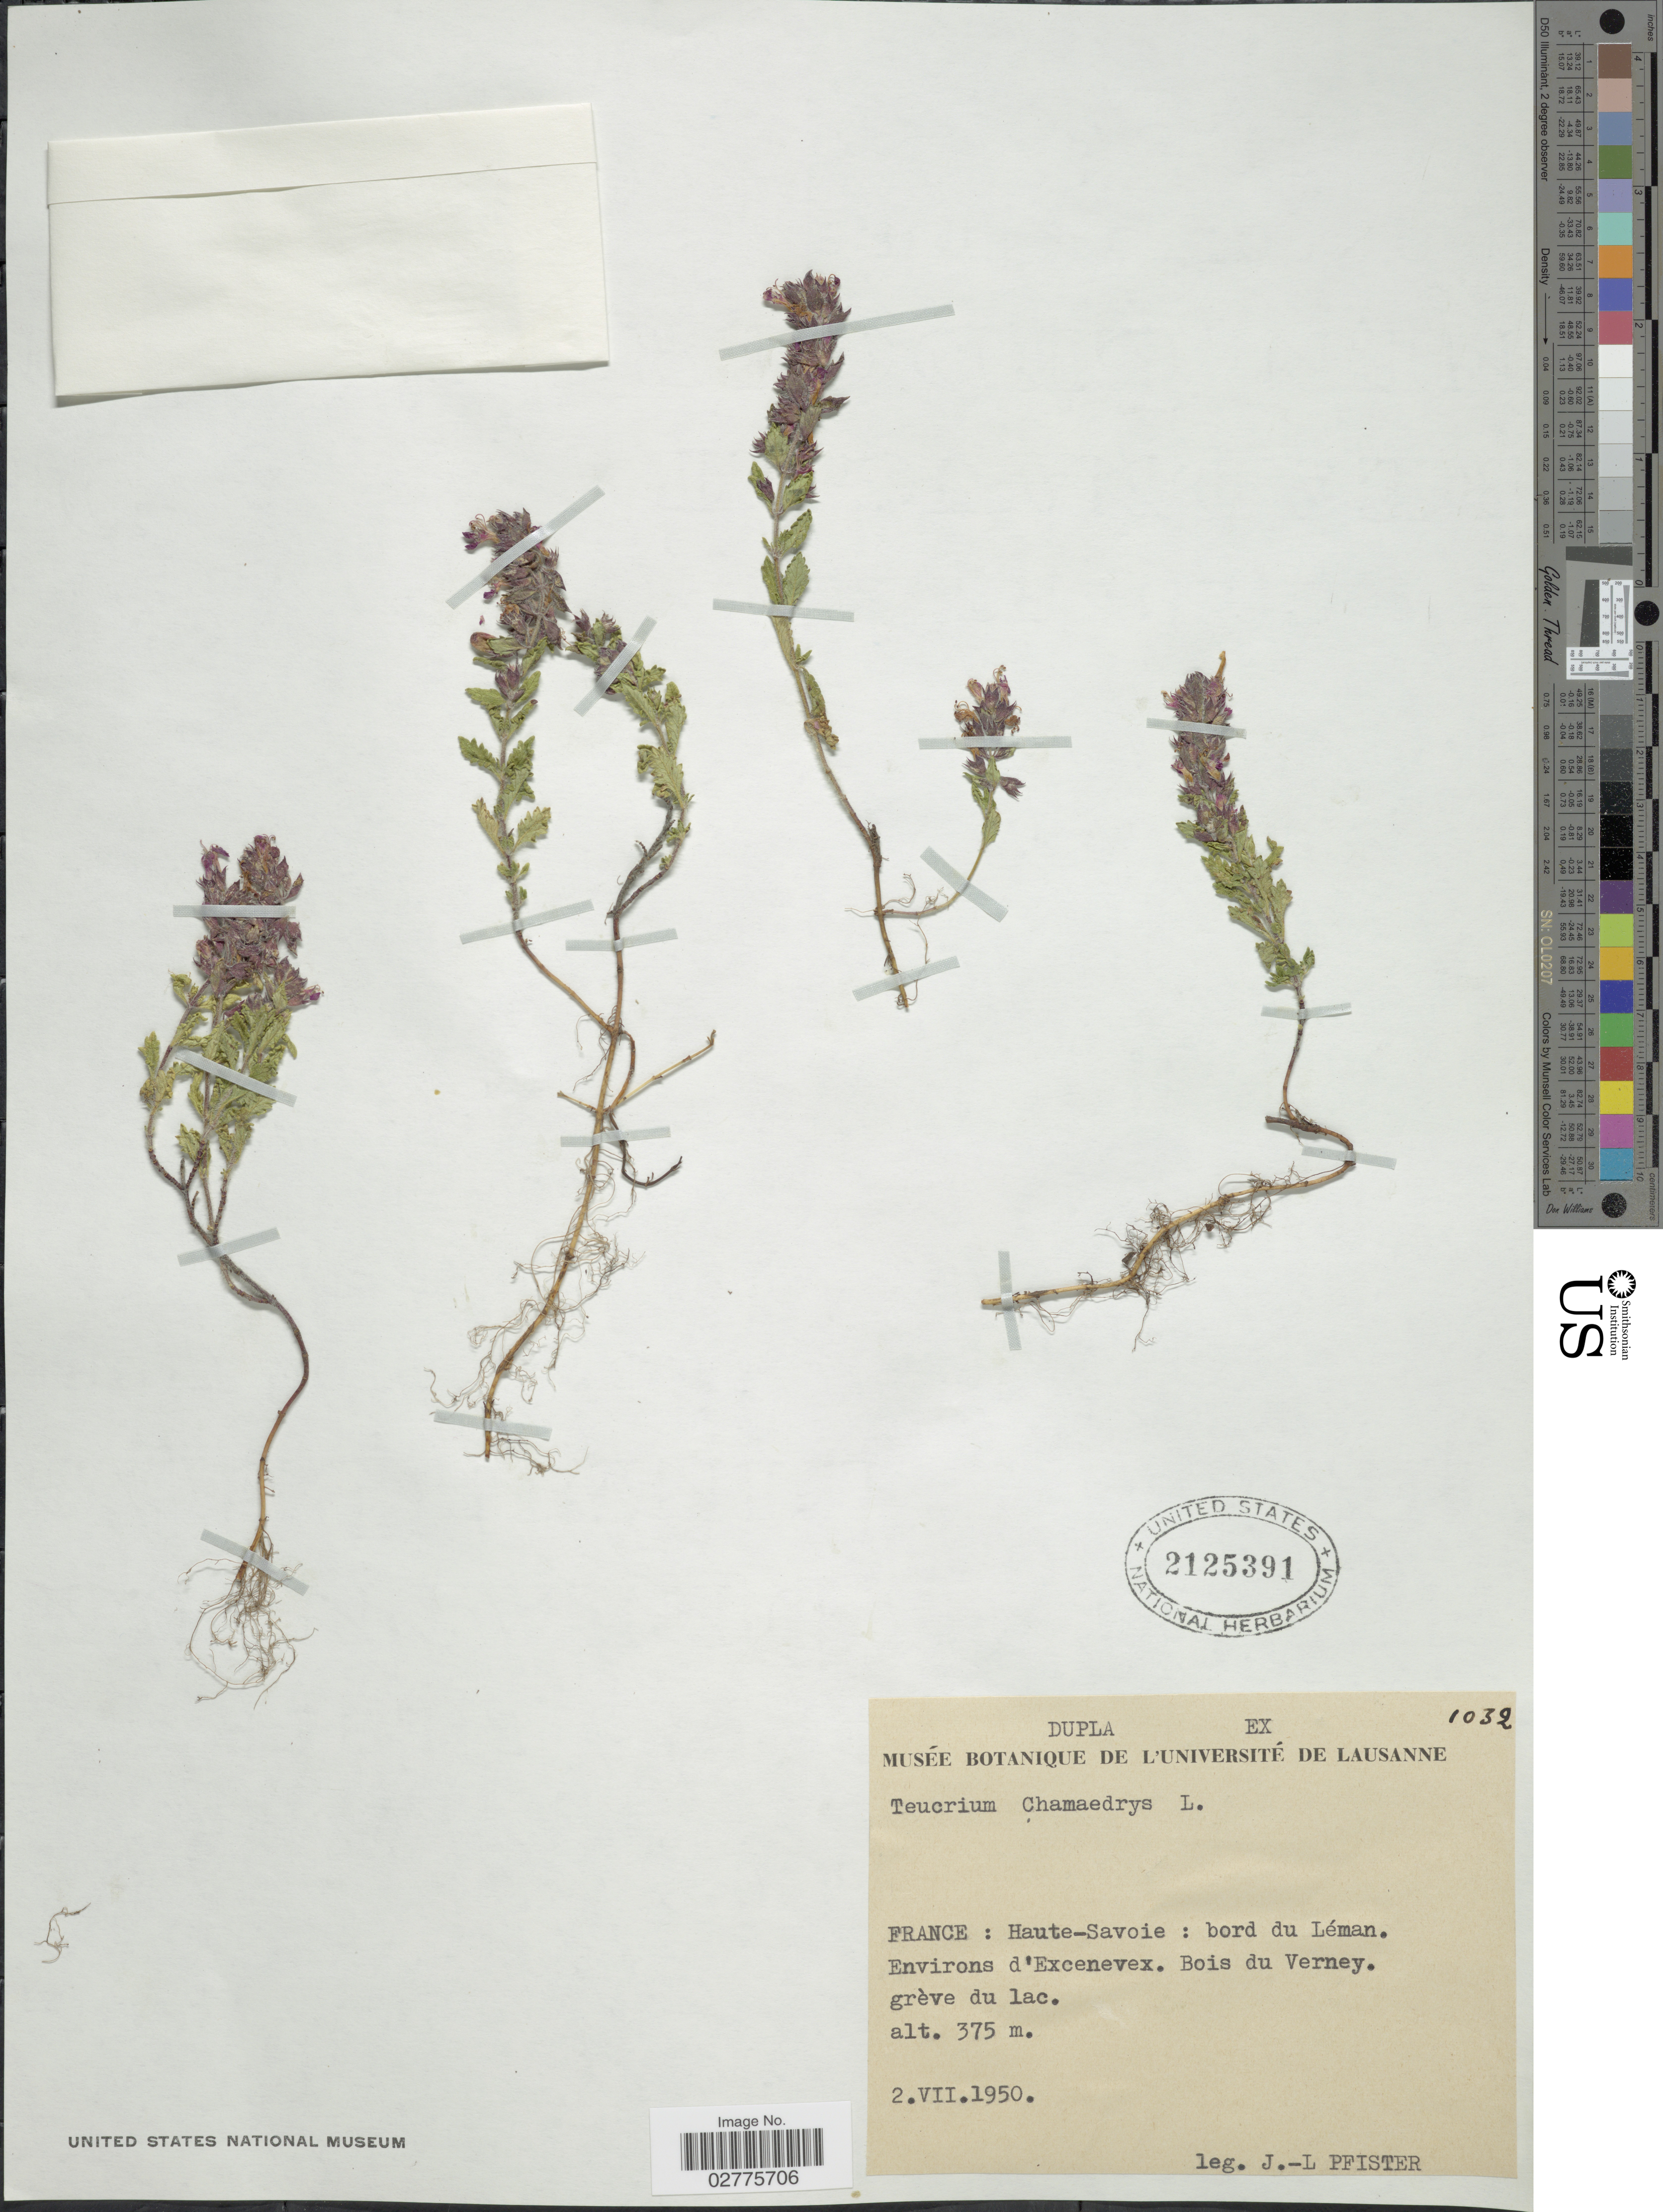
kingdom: Plantae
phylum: Tracheophyta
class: Magnoliopsida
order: Lamiales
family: Lamiaceae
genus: Teucrium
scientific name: Teucrium chamaedrys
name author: L.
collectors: J. Pfister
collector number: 1032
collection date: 1950-07-02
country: France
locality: Haute-Savoie: bord du Léman. Environs d'Excenevex. Bois du Verney.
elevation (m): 375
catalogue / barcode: US 2125391